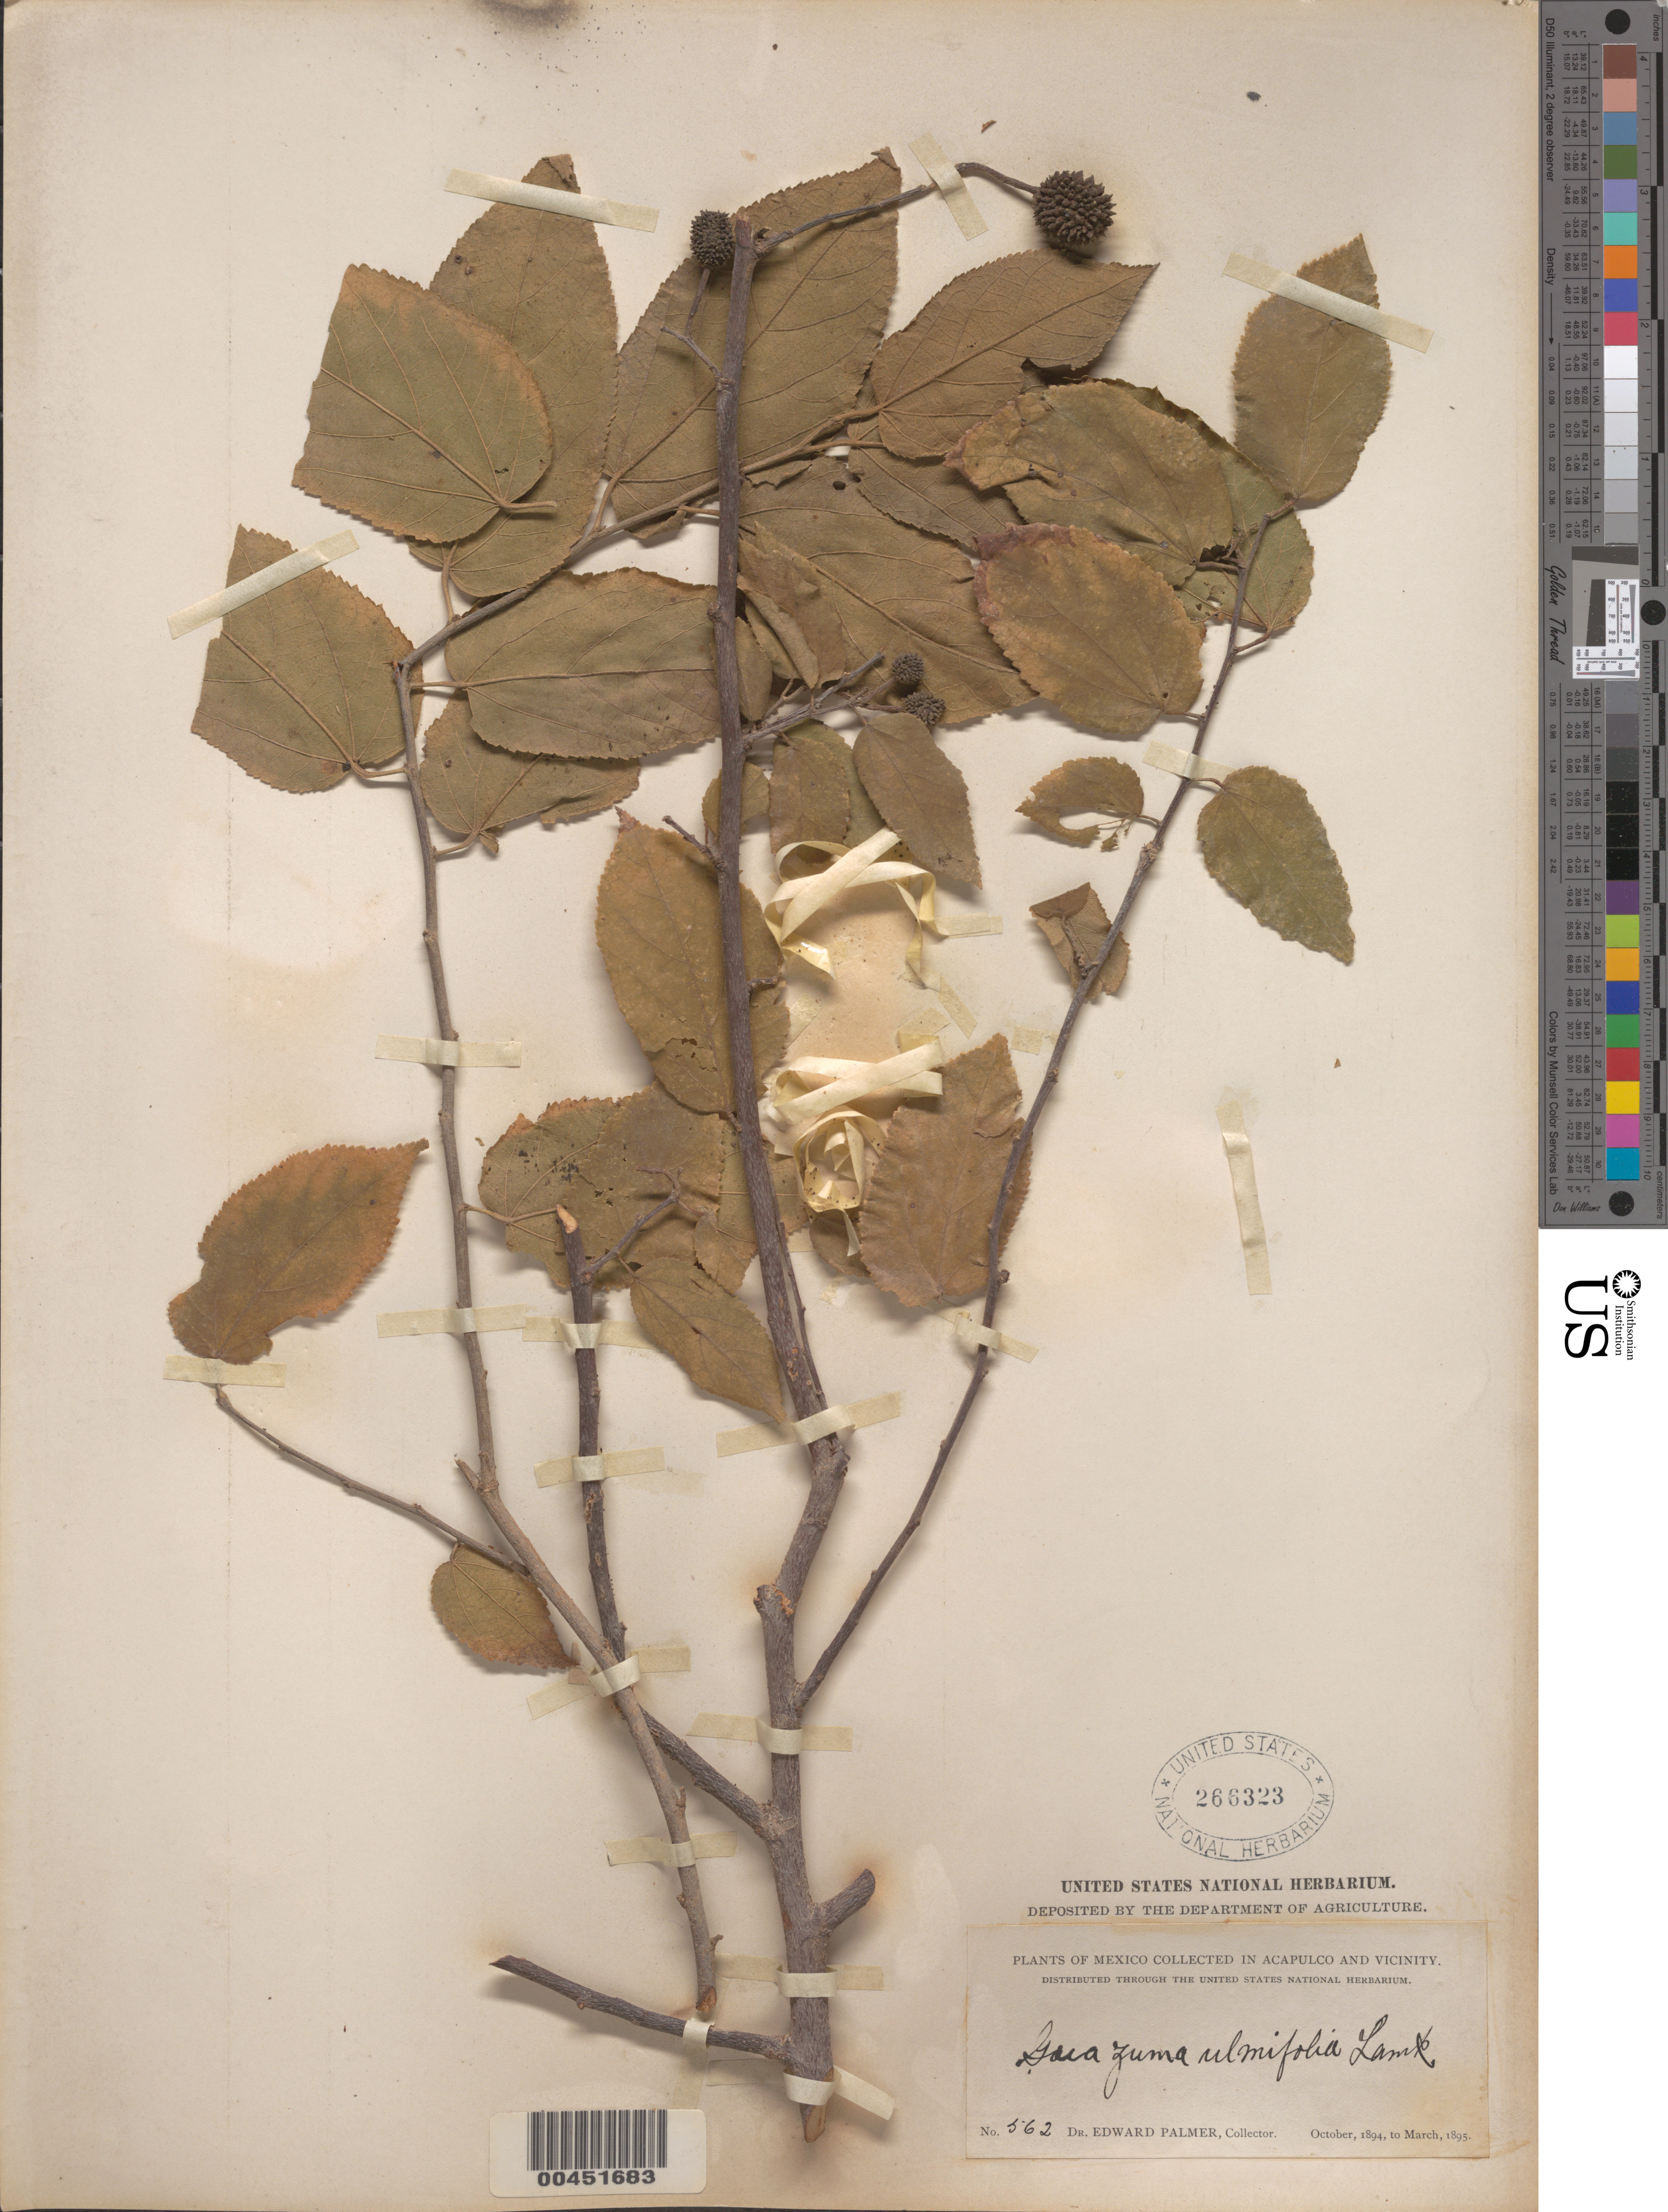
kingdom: Plantae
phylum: Tracheophyta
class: Magnoliopsida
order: Malvales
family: Malvaceae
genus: Guazuma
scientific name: Guazuma ulmifolia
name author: Lam.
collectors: E. Palmer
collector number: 562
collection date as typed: Oct 1894 to -- Mar 1895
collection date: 1894-10/1895-03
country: Mexico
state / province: Guerrero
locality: Acapulco and vicinity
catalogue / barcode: US 266323